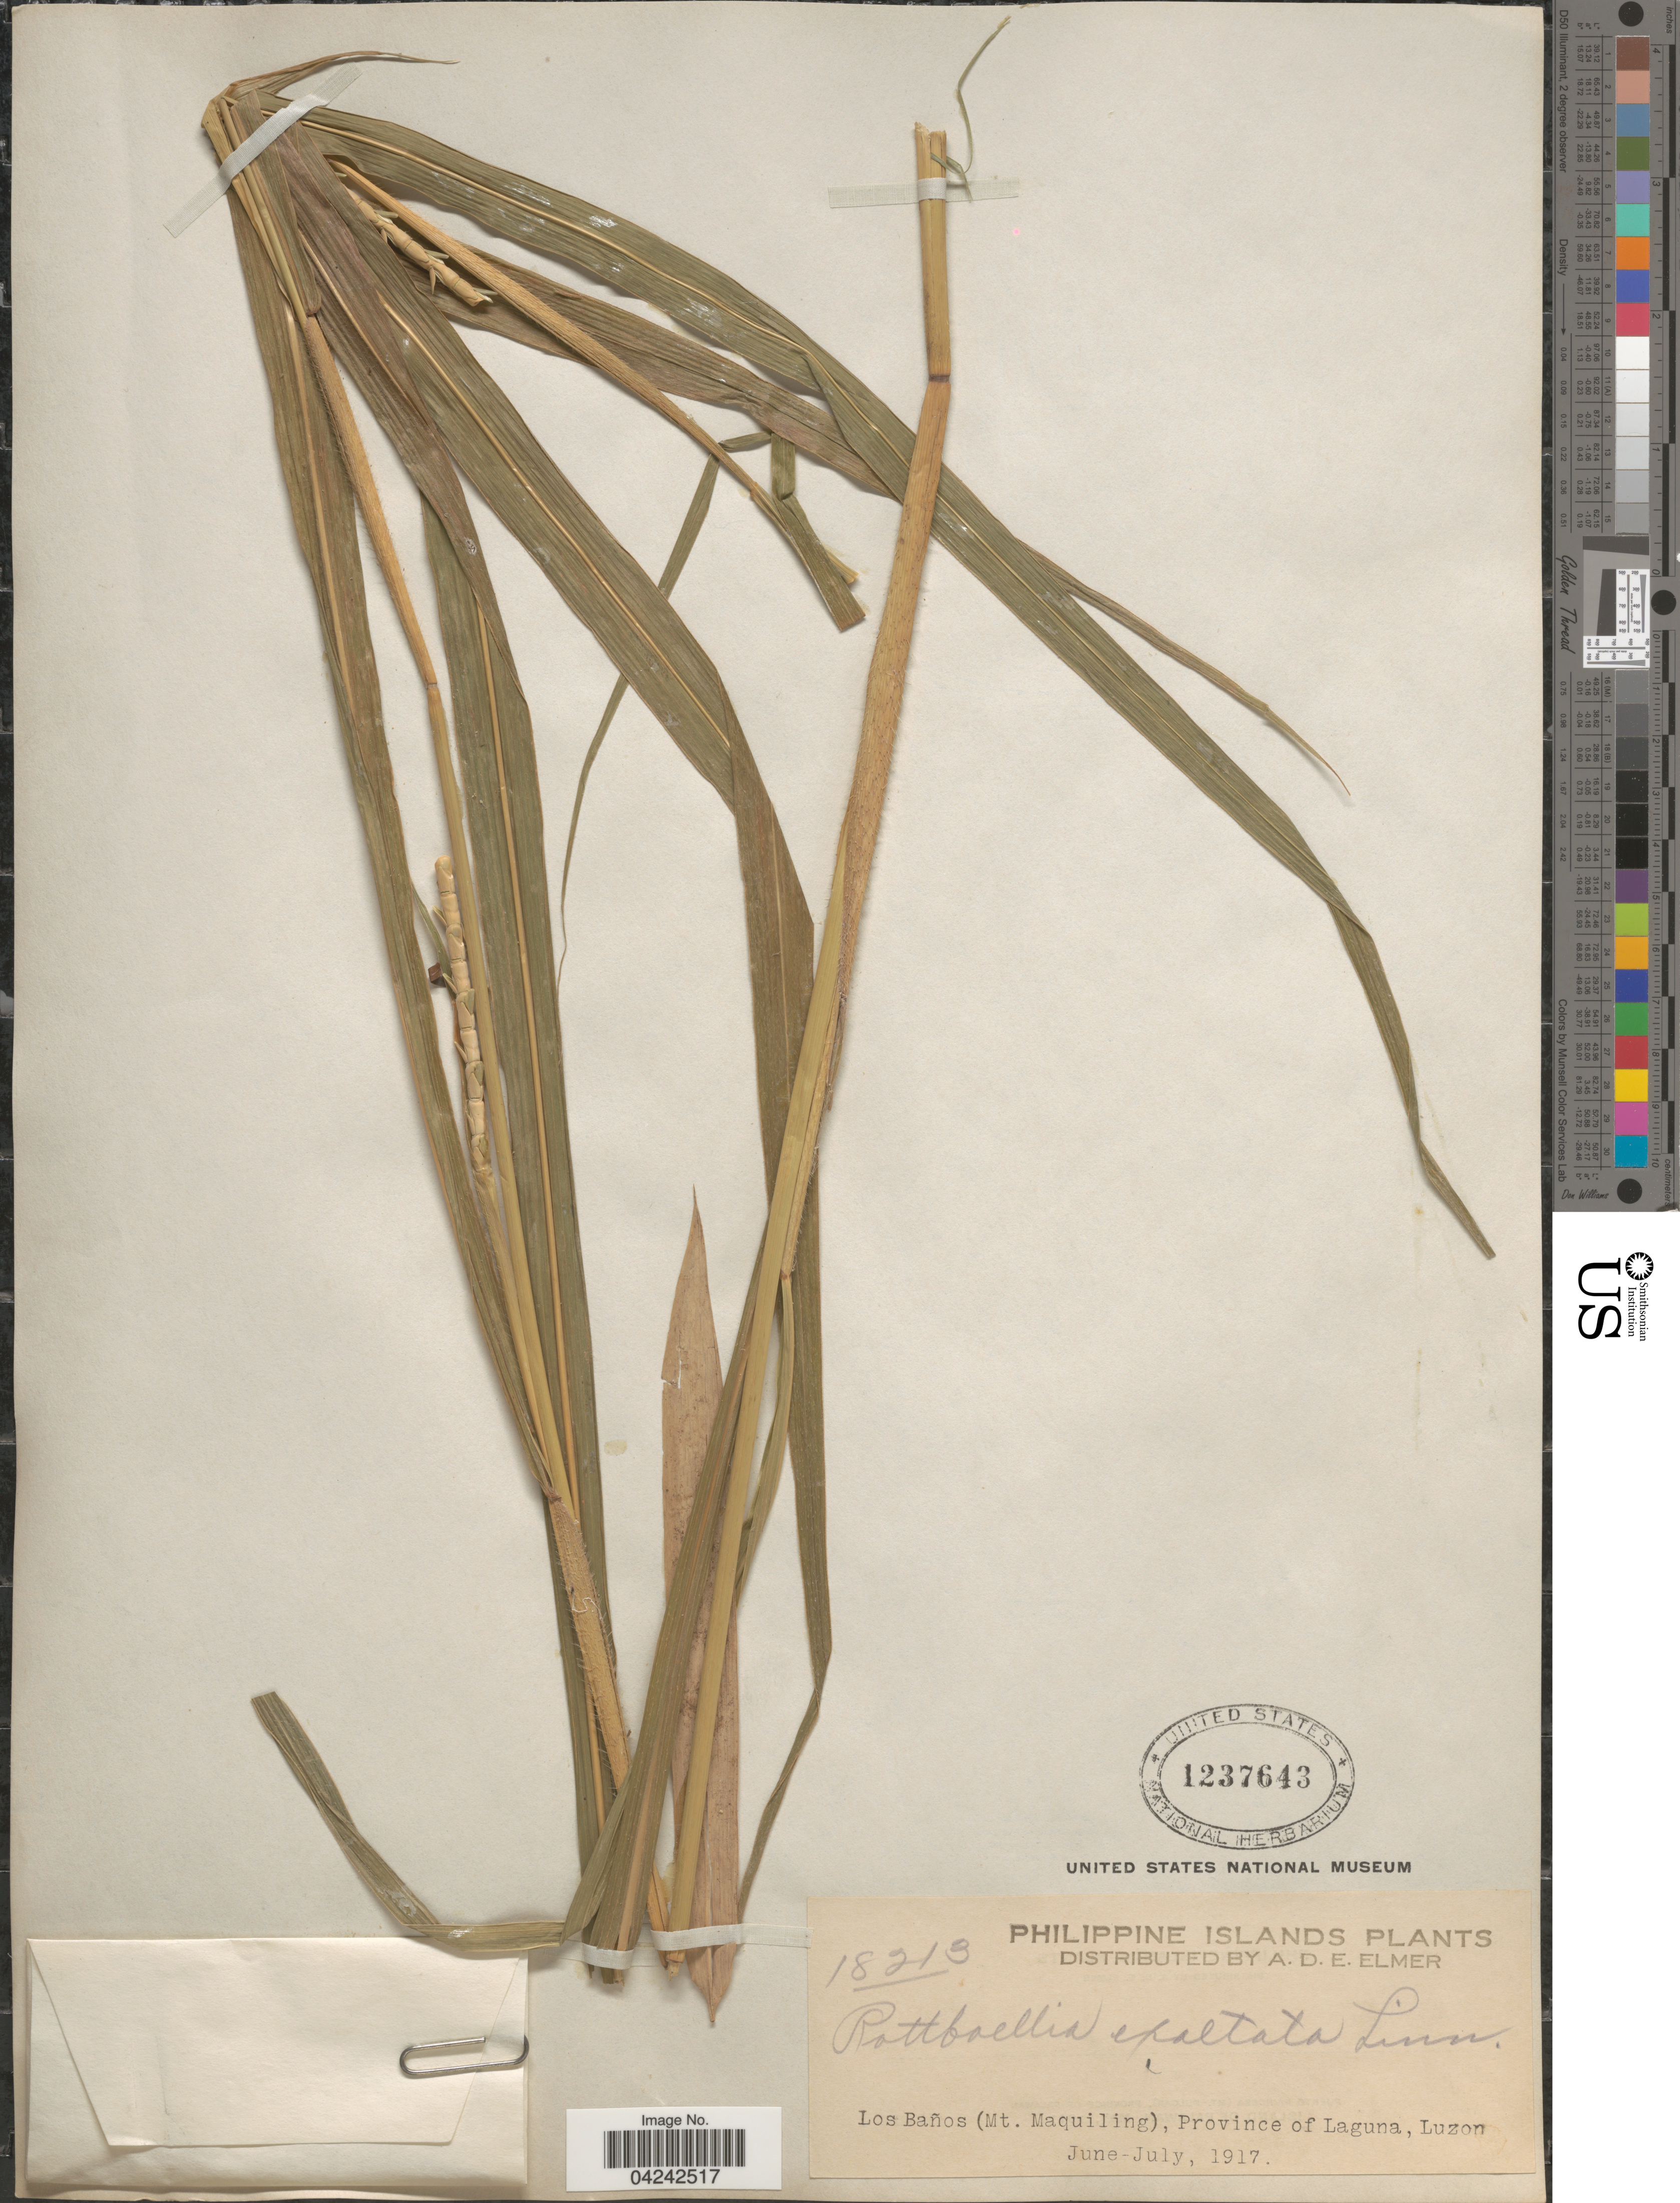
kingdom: Plantae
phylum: Tracheophyta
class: Liliopsida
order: Poales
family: Poaceae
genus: Rottboellia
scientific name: Rottboellia cochinchinensis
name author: (Lour.) Clayton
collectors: A. D. E. Elmer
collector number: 18213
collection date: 1917-06/1917-07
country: Philippines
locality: Philippine Islands. Los Baños (Mt. Maquiling), Province of Laguna, Luzon.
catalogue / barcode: US 1237643